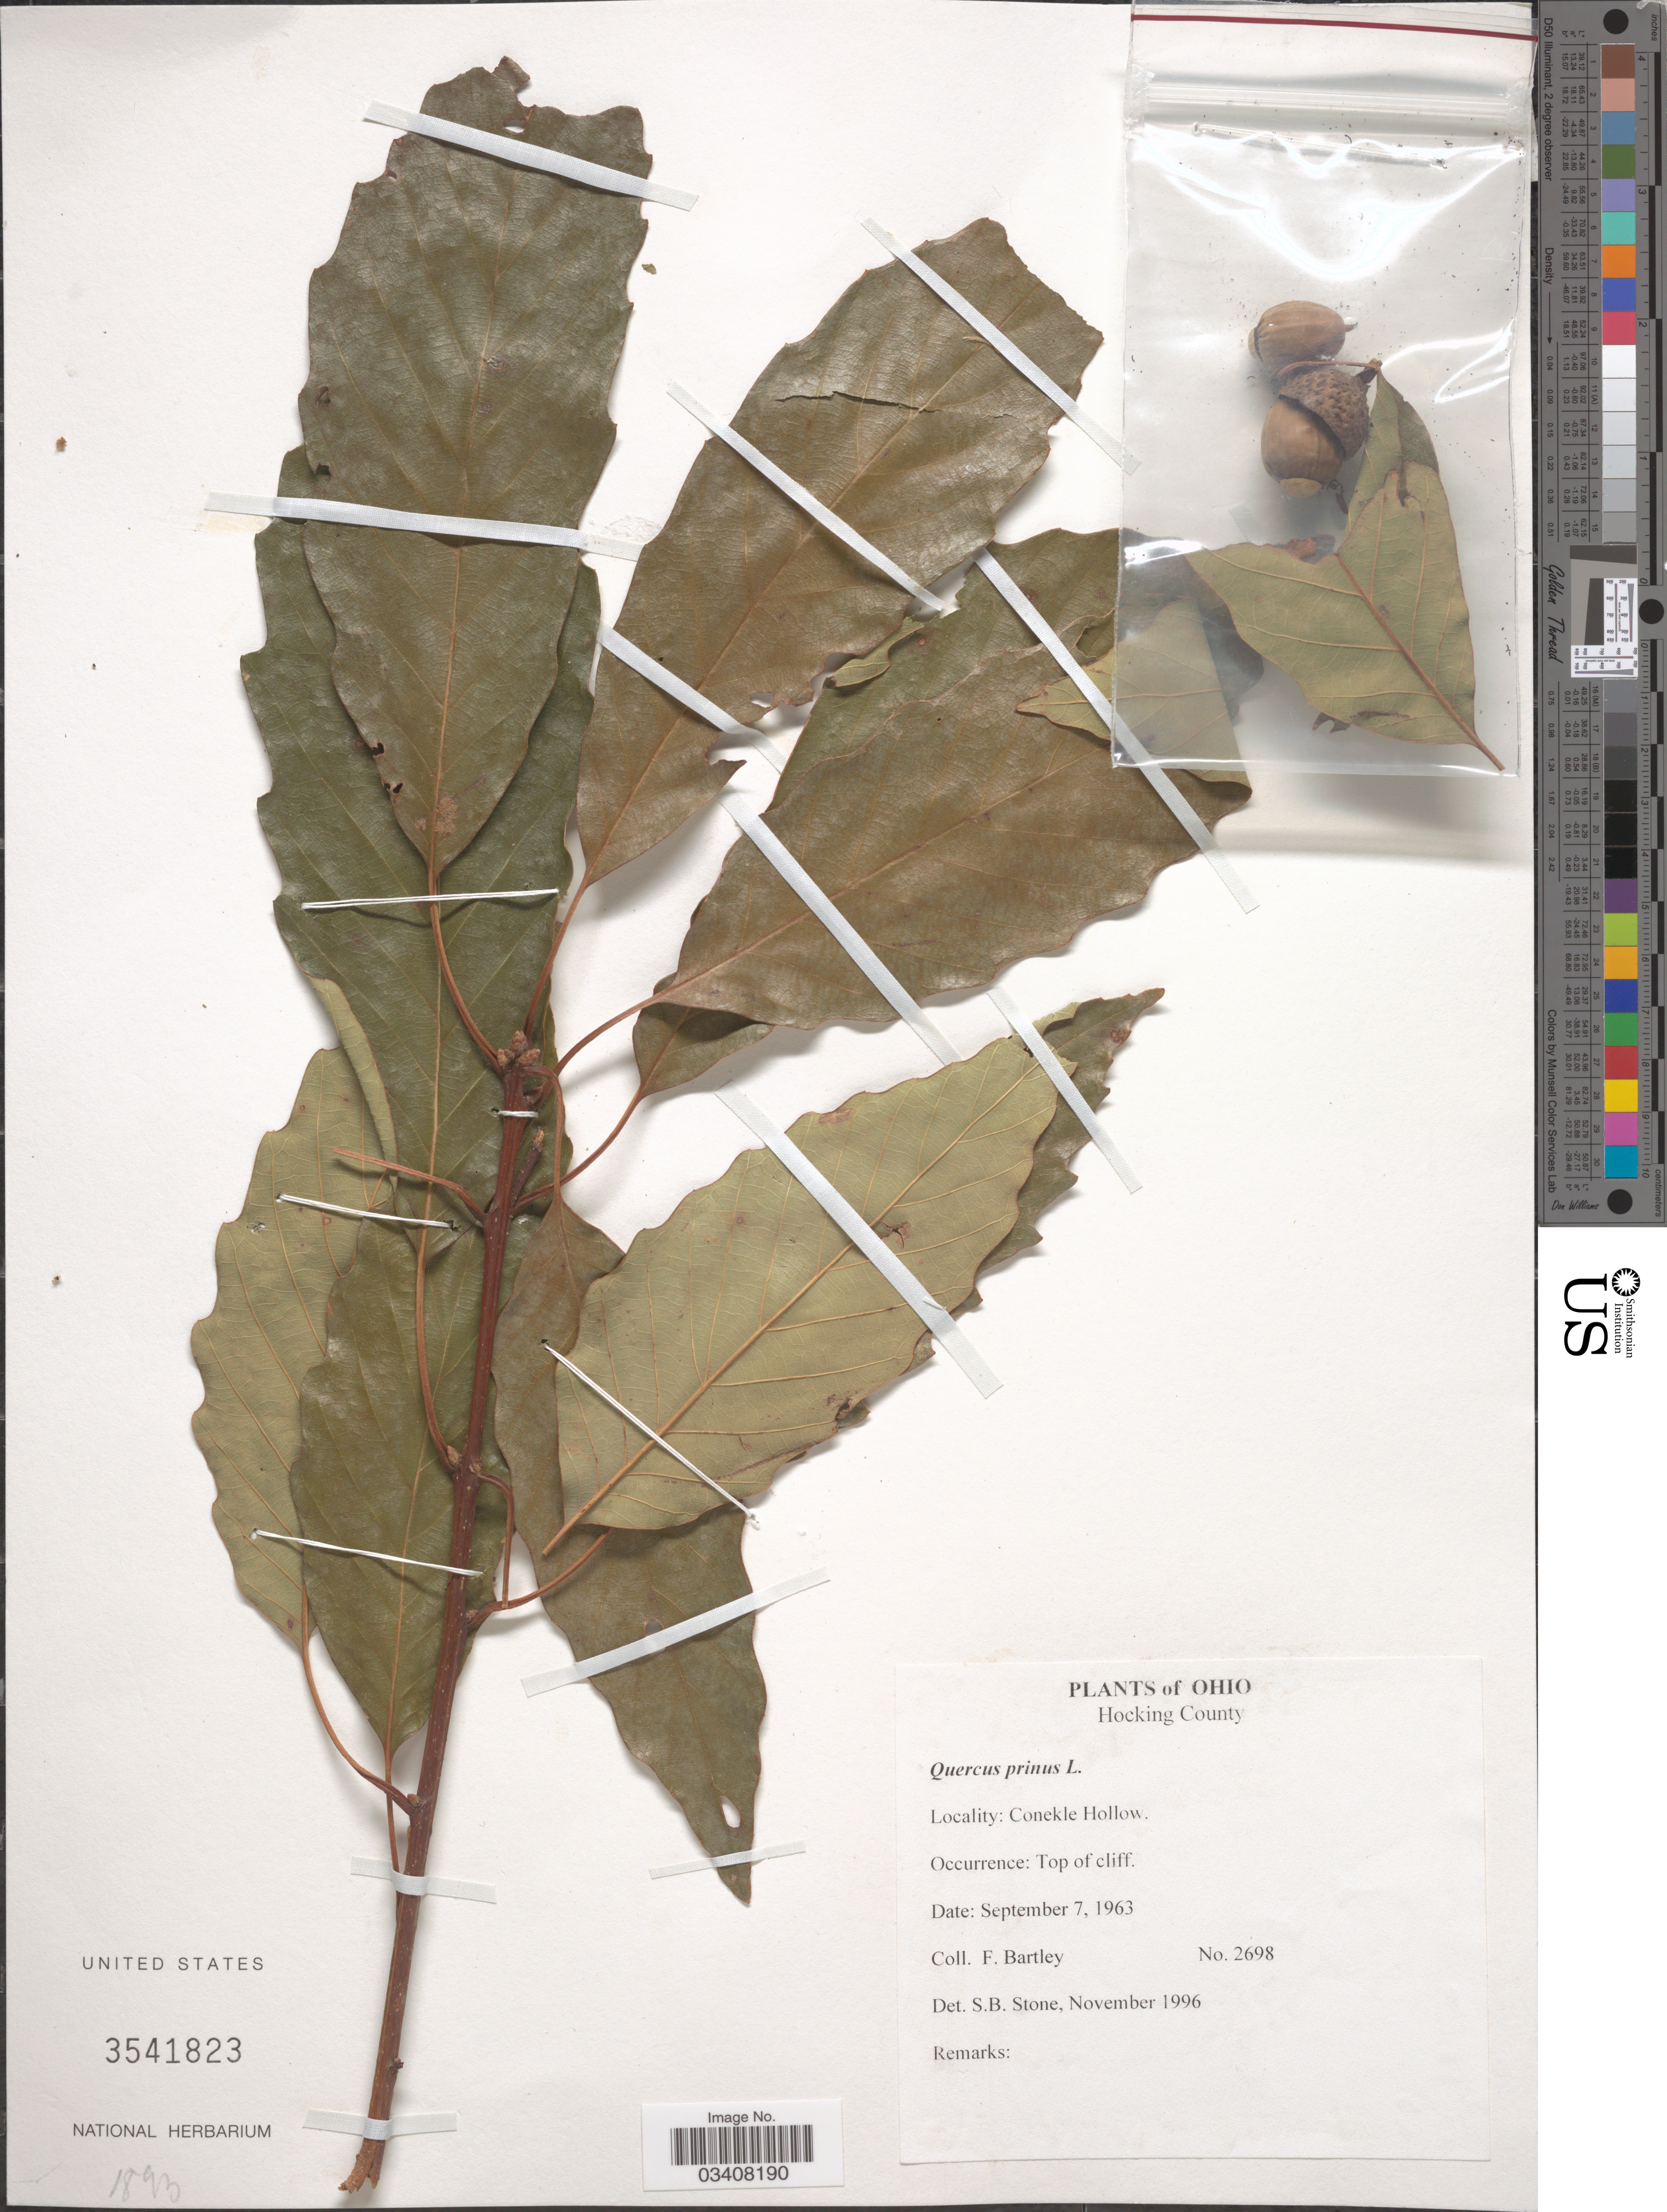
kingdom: Plantae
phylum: Tracheophyta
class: Magnoliopsida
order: Fagales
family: Fagaceae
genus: Quercus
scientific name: Quercus prinus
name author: L.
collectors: F. Bartley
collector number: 2698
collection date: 1963-09-07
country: United States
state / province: Ohio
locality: Hocking County. Conekle Hollow.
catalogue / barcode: US 3541823